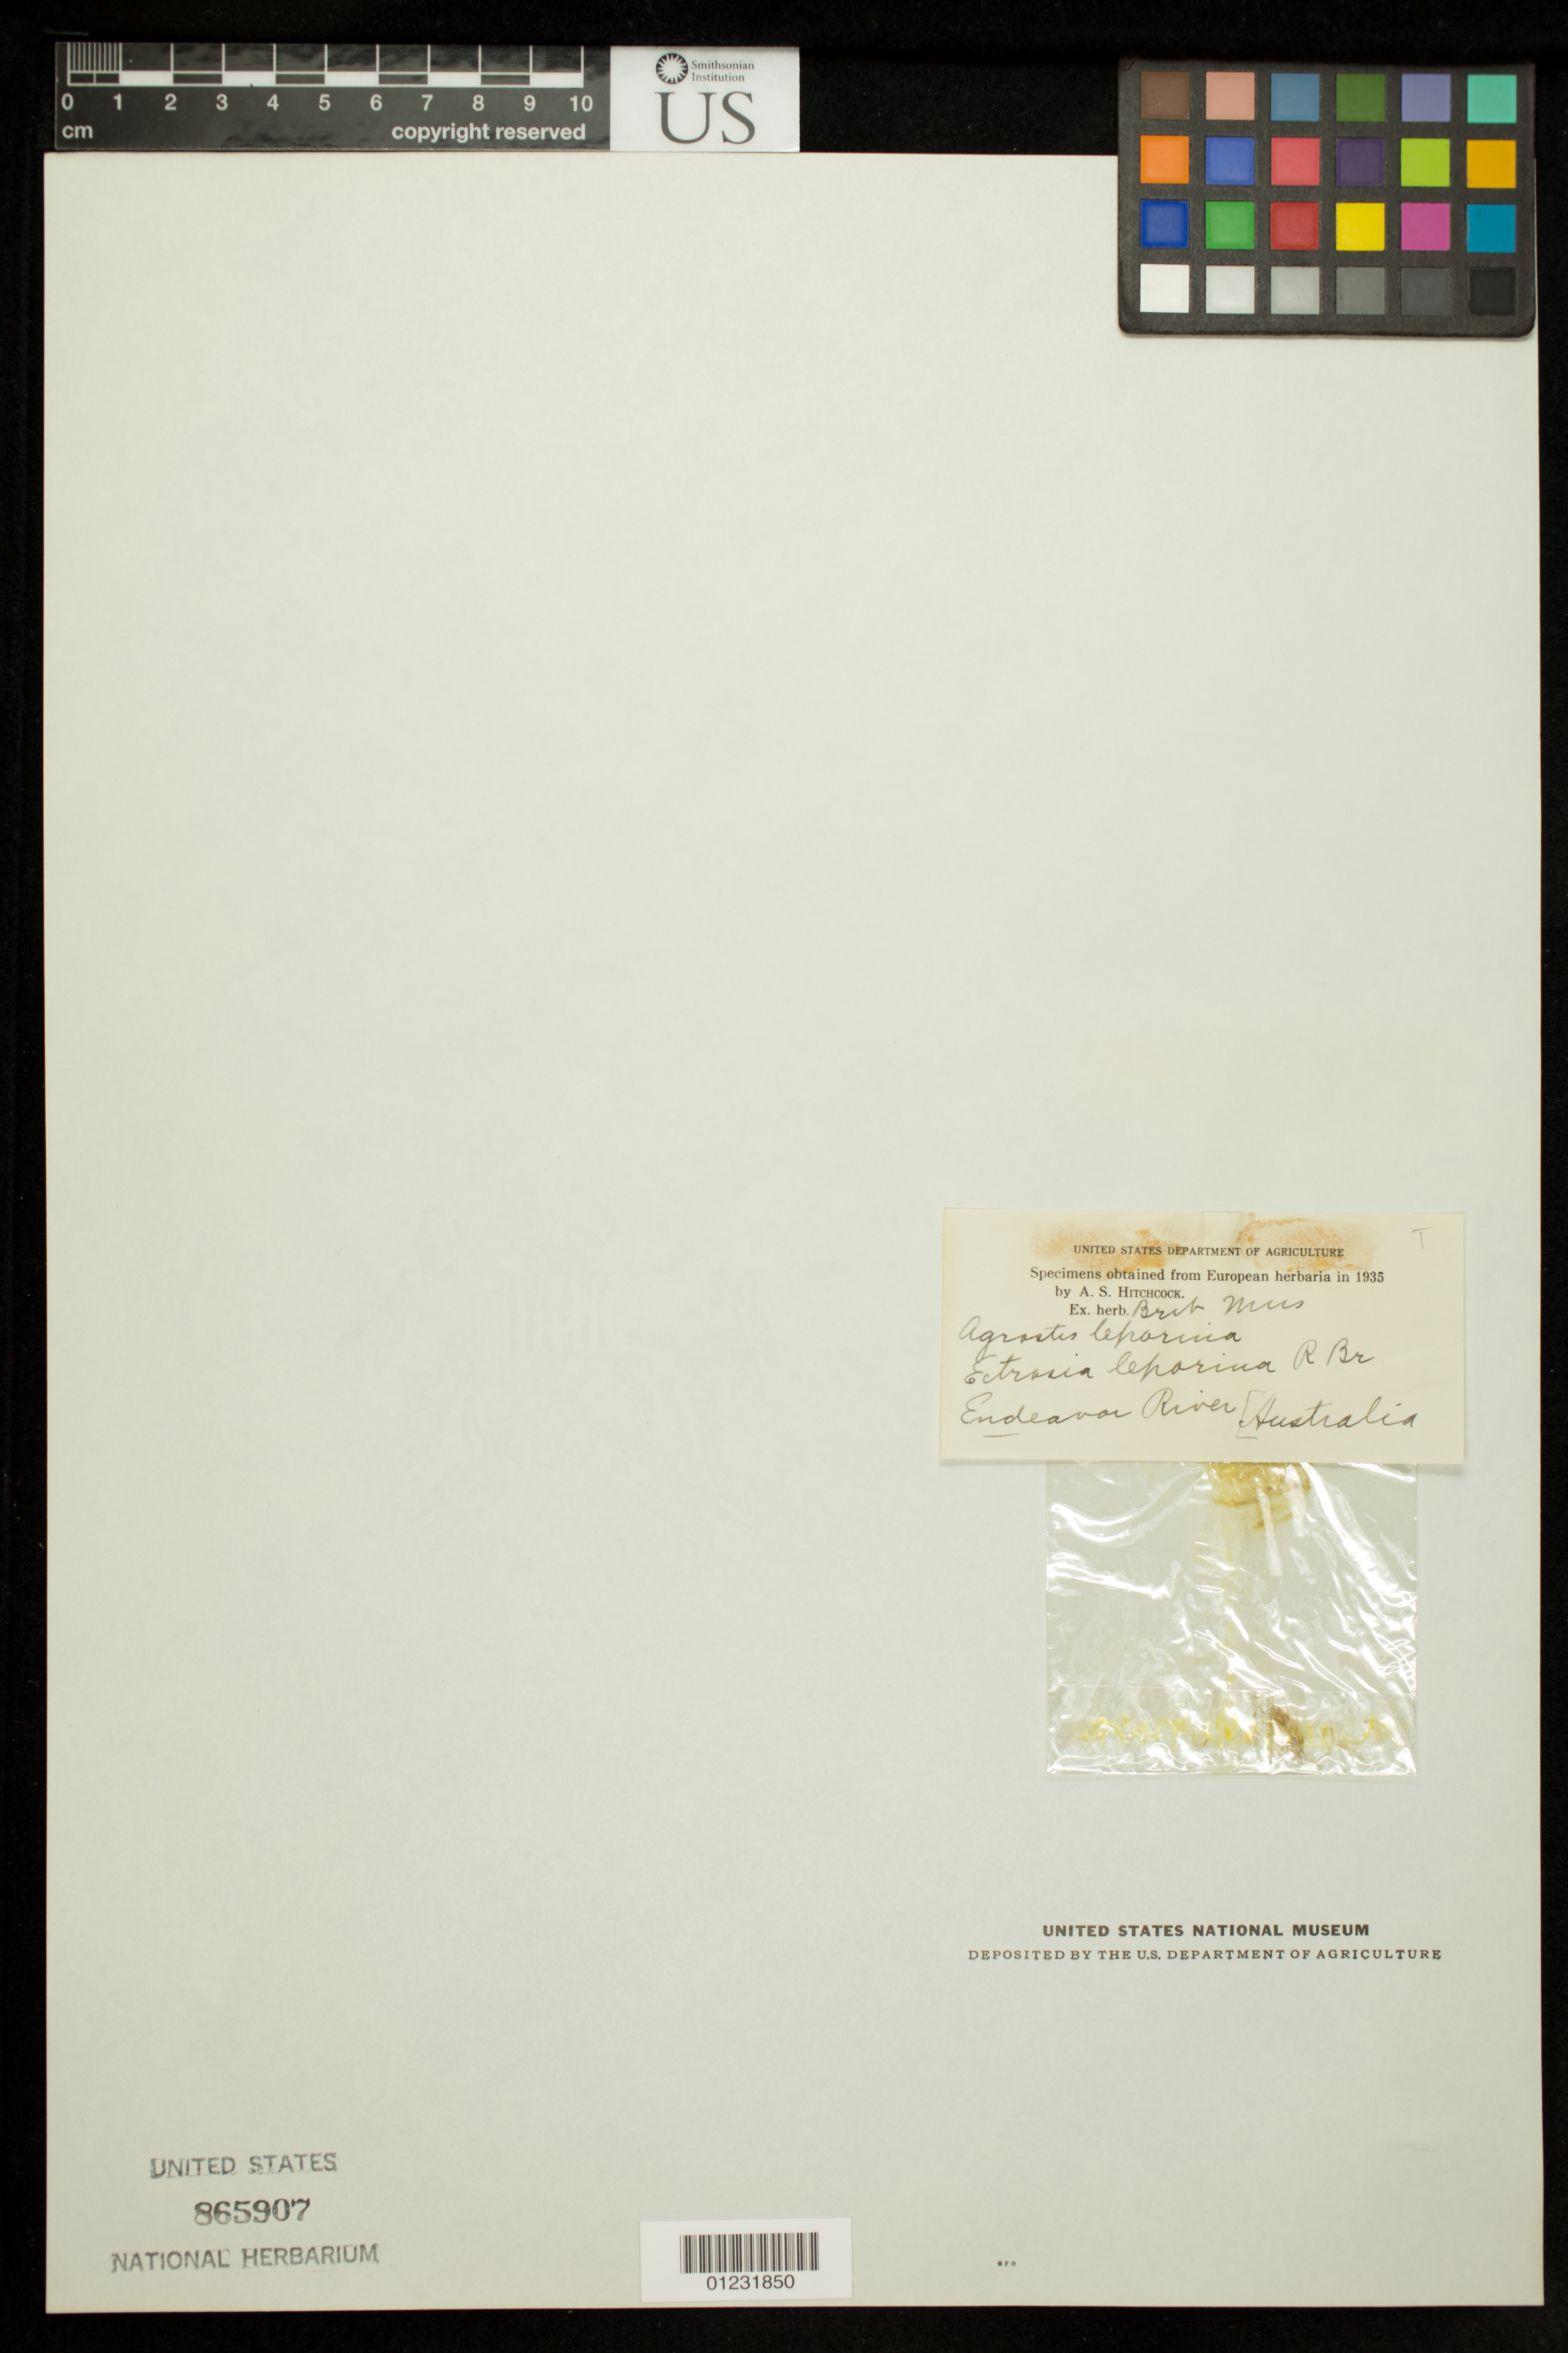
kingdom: Plantae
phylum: Tracheophyta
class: Liliopsida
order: Poales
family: Poaceae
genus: Ectrosia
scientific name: Ectrosia leporina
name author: R. Br.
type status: Type Collection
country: Australia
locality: Endeavor River.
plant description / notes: Fragmentary material of type specimen ex herb. Brit Mus.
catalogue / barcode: US 865907